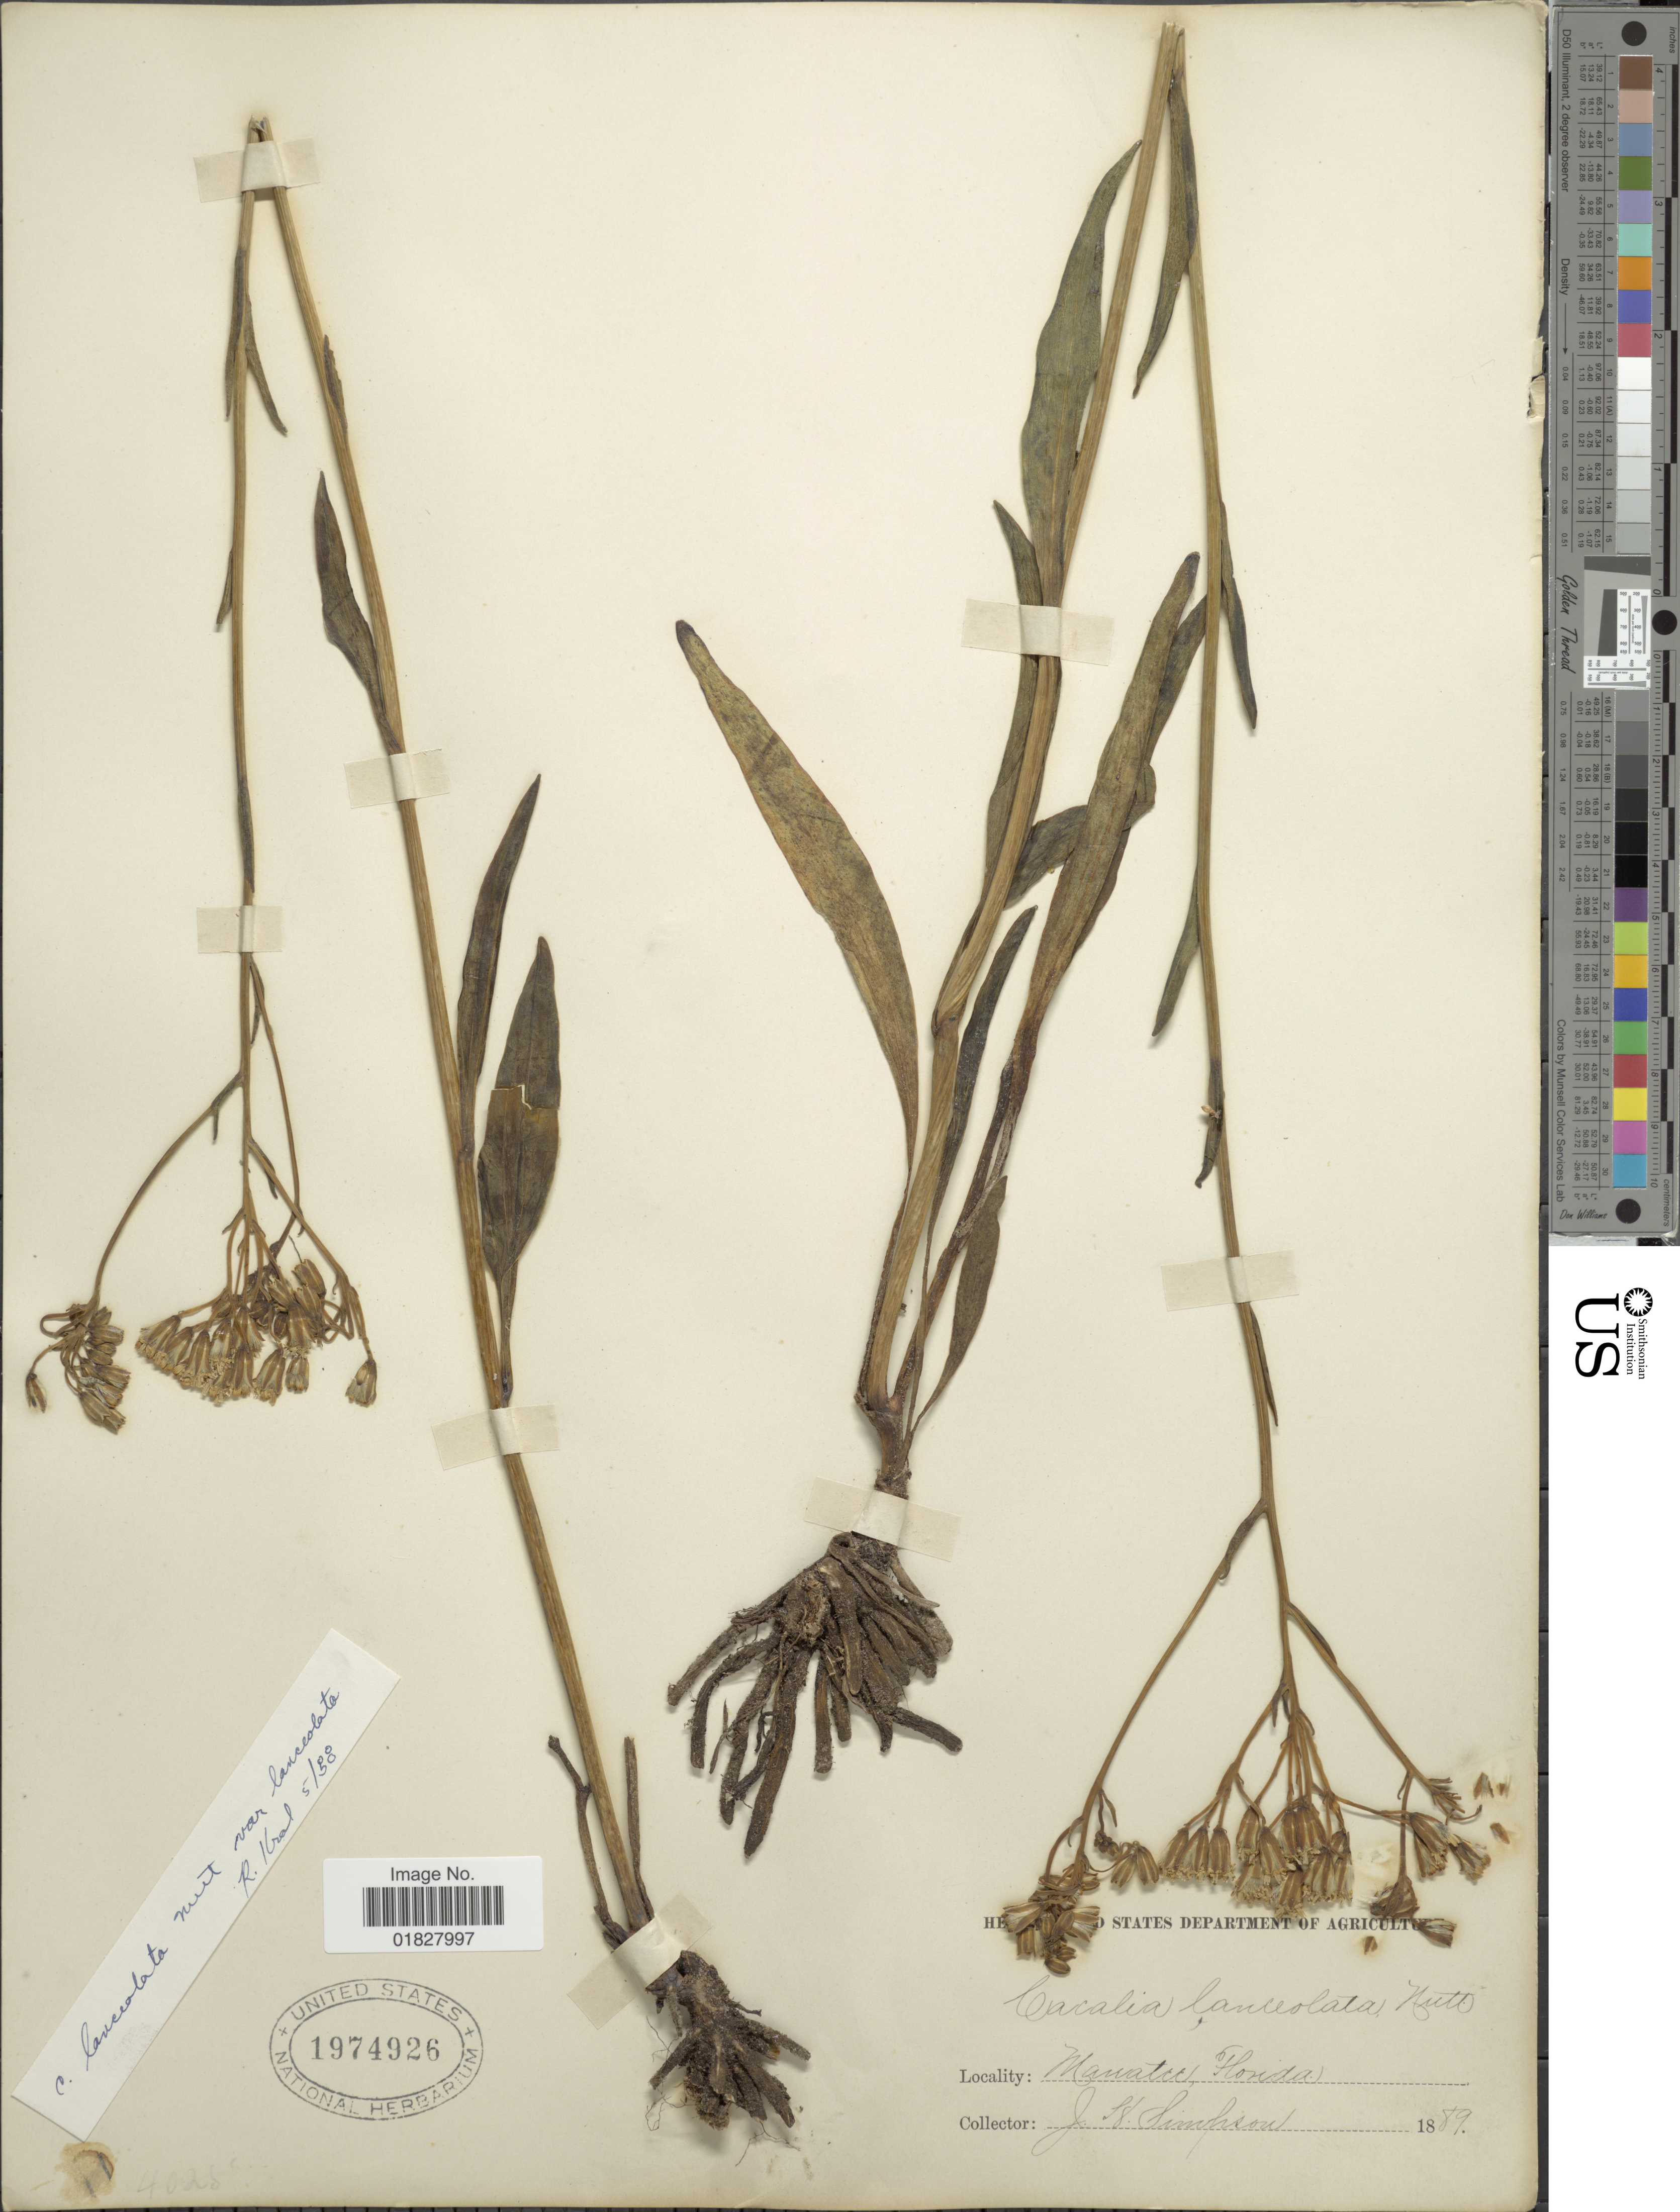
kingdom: Plantae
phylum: Tracheophyta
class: Magnoliopsida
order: Asterales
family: Asteraceae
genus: Arnoglossum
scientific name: Arnoglossum ovatum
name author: (Walter) H. Rob.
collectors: J. H. Simpson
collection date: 1889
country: United States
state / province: Florida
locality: Manatec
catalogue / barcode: US 1974926